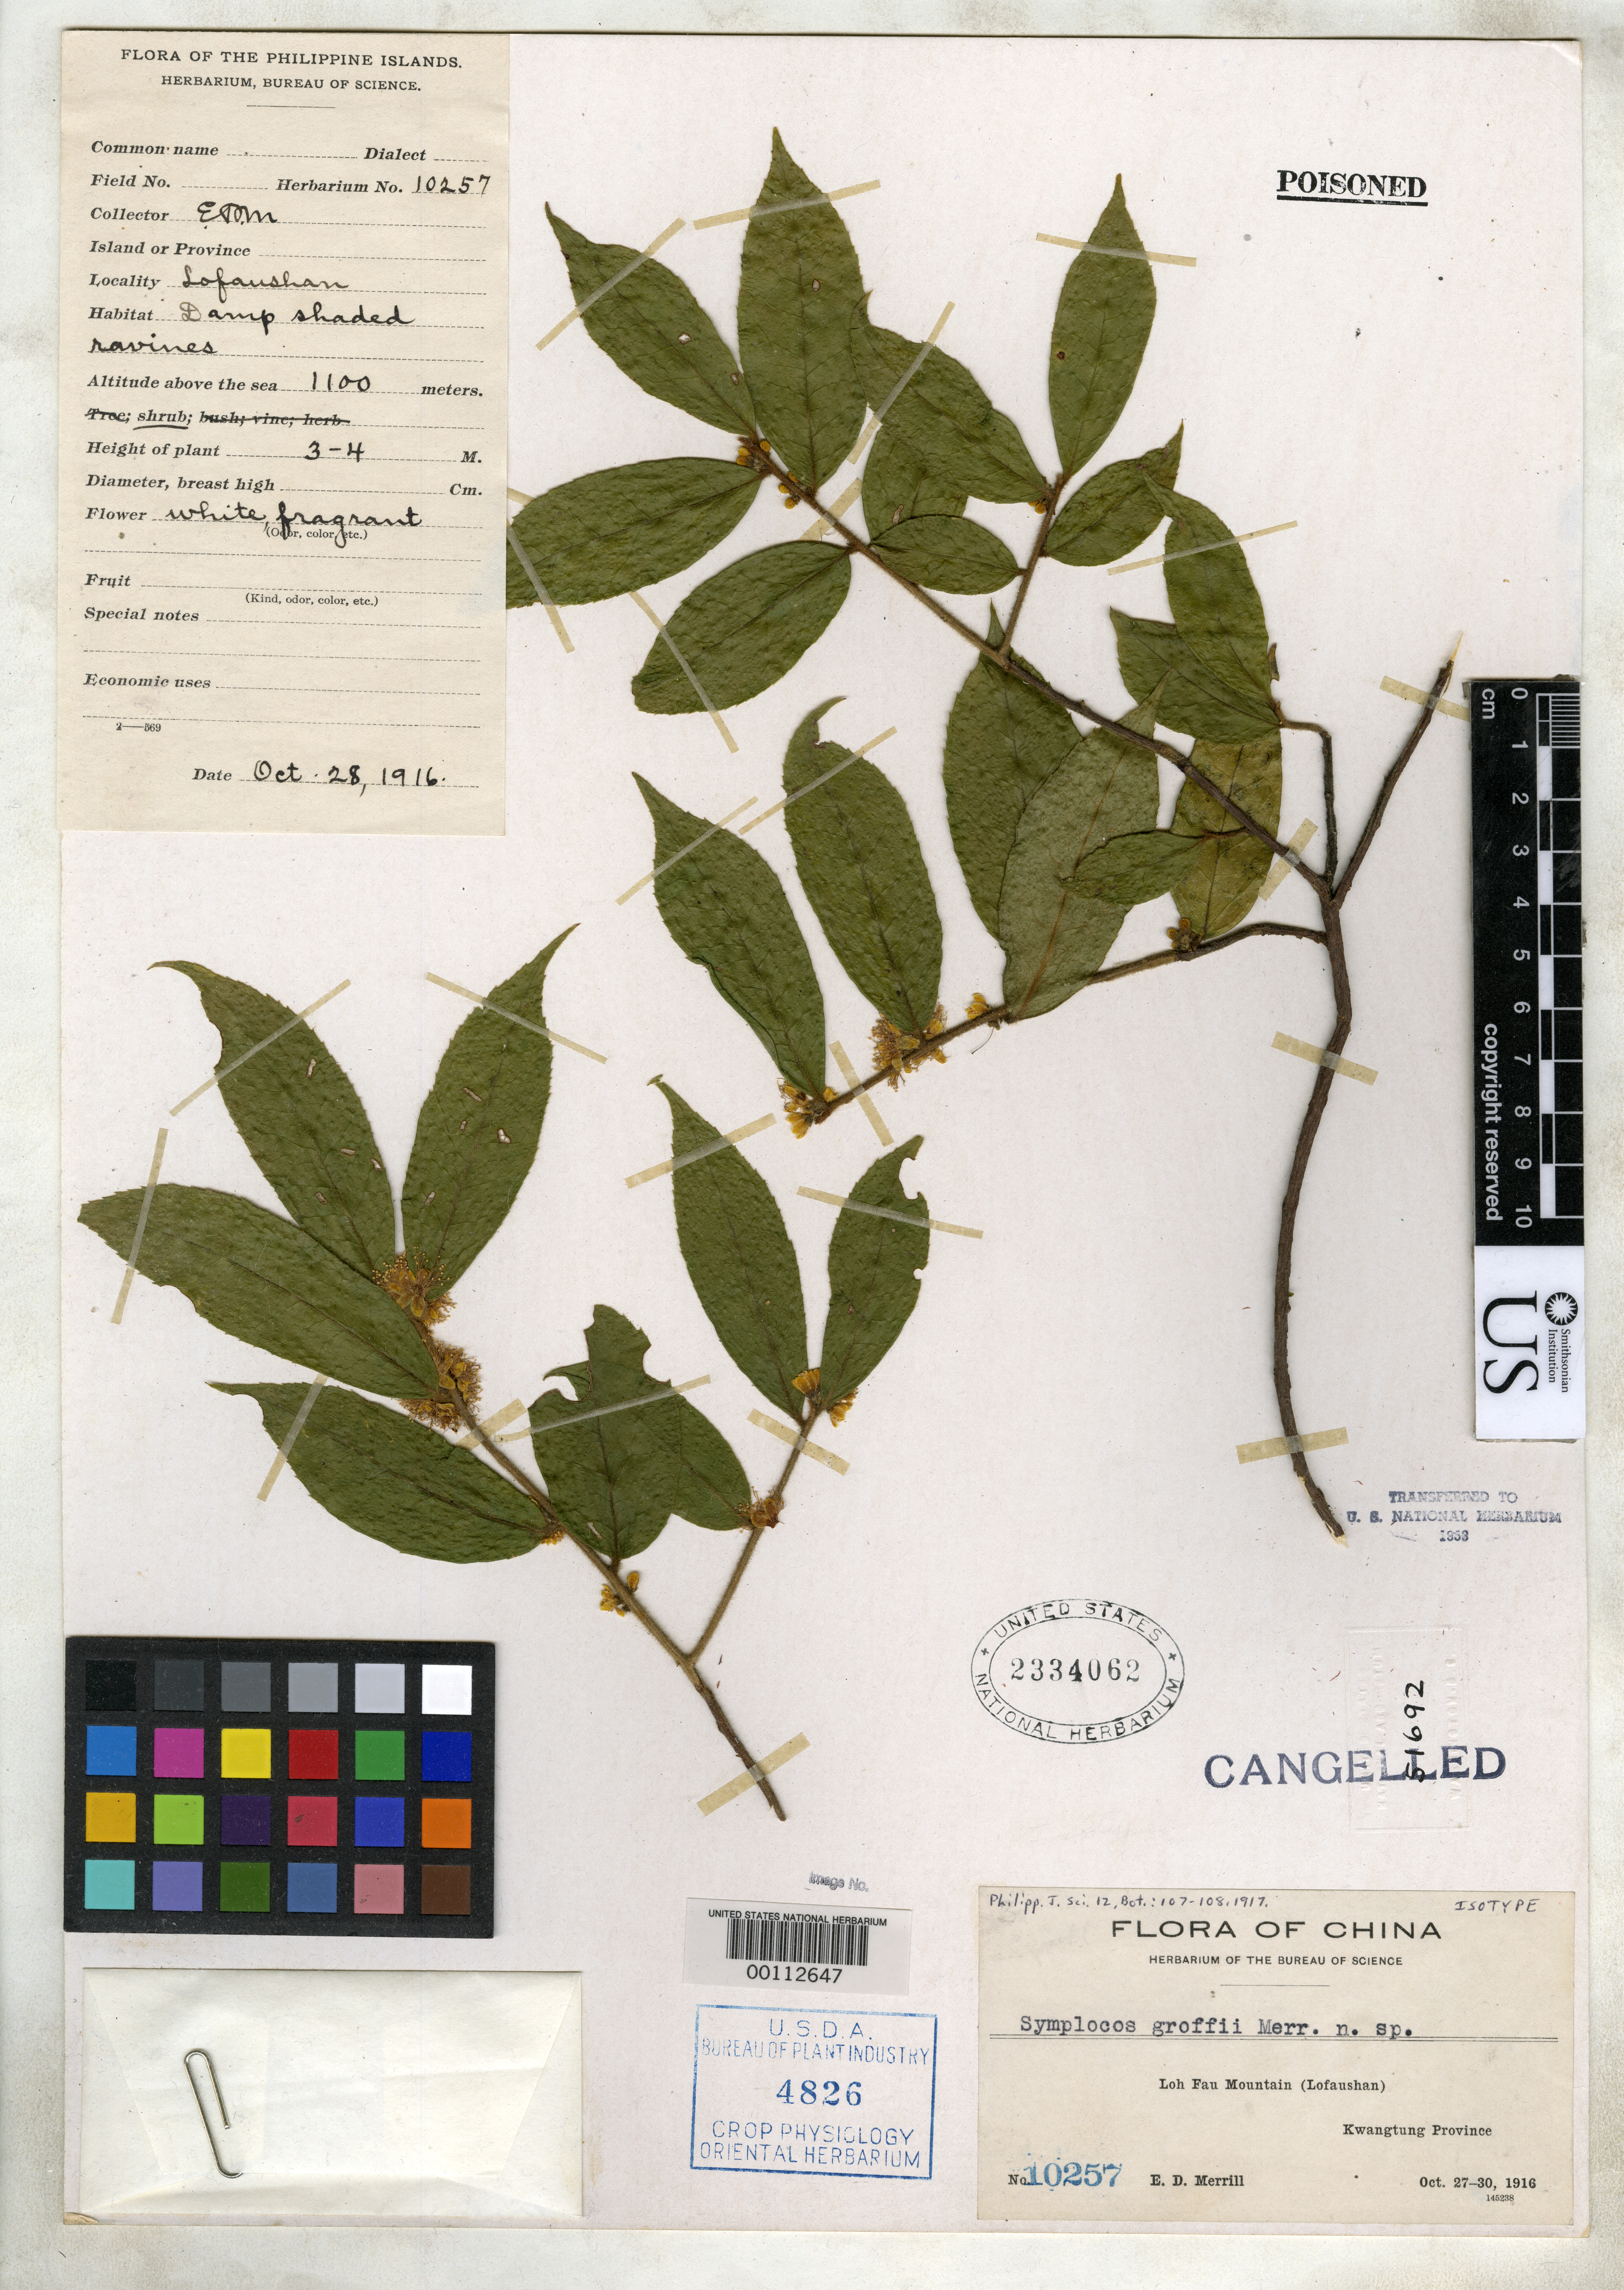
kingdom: Plantae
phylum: Tracheophyta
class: Magnoliopsida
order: Ericales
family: Symplocaceae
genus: Symplocos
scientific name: Symplocos groffii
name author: Merr.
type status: Isotype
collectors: E. D. Merrill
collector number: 10257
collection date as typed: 28 Oct 1916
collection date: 1916-10-28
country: China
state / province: Guangdong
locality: Loh Fau Mtn. ( Lohfau-Shan).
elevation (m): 1100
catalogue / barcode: US 2334062